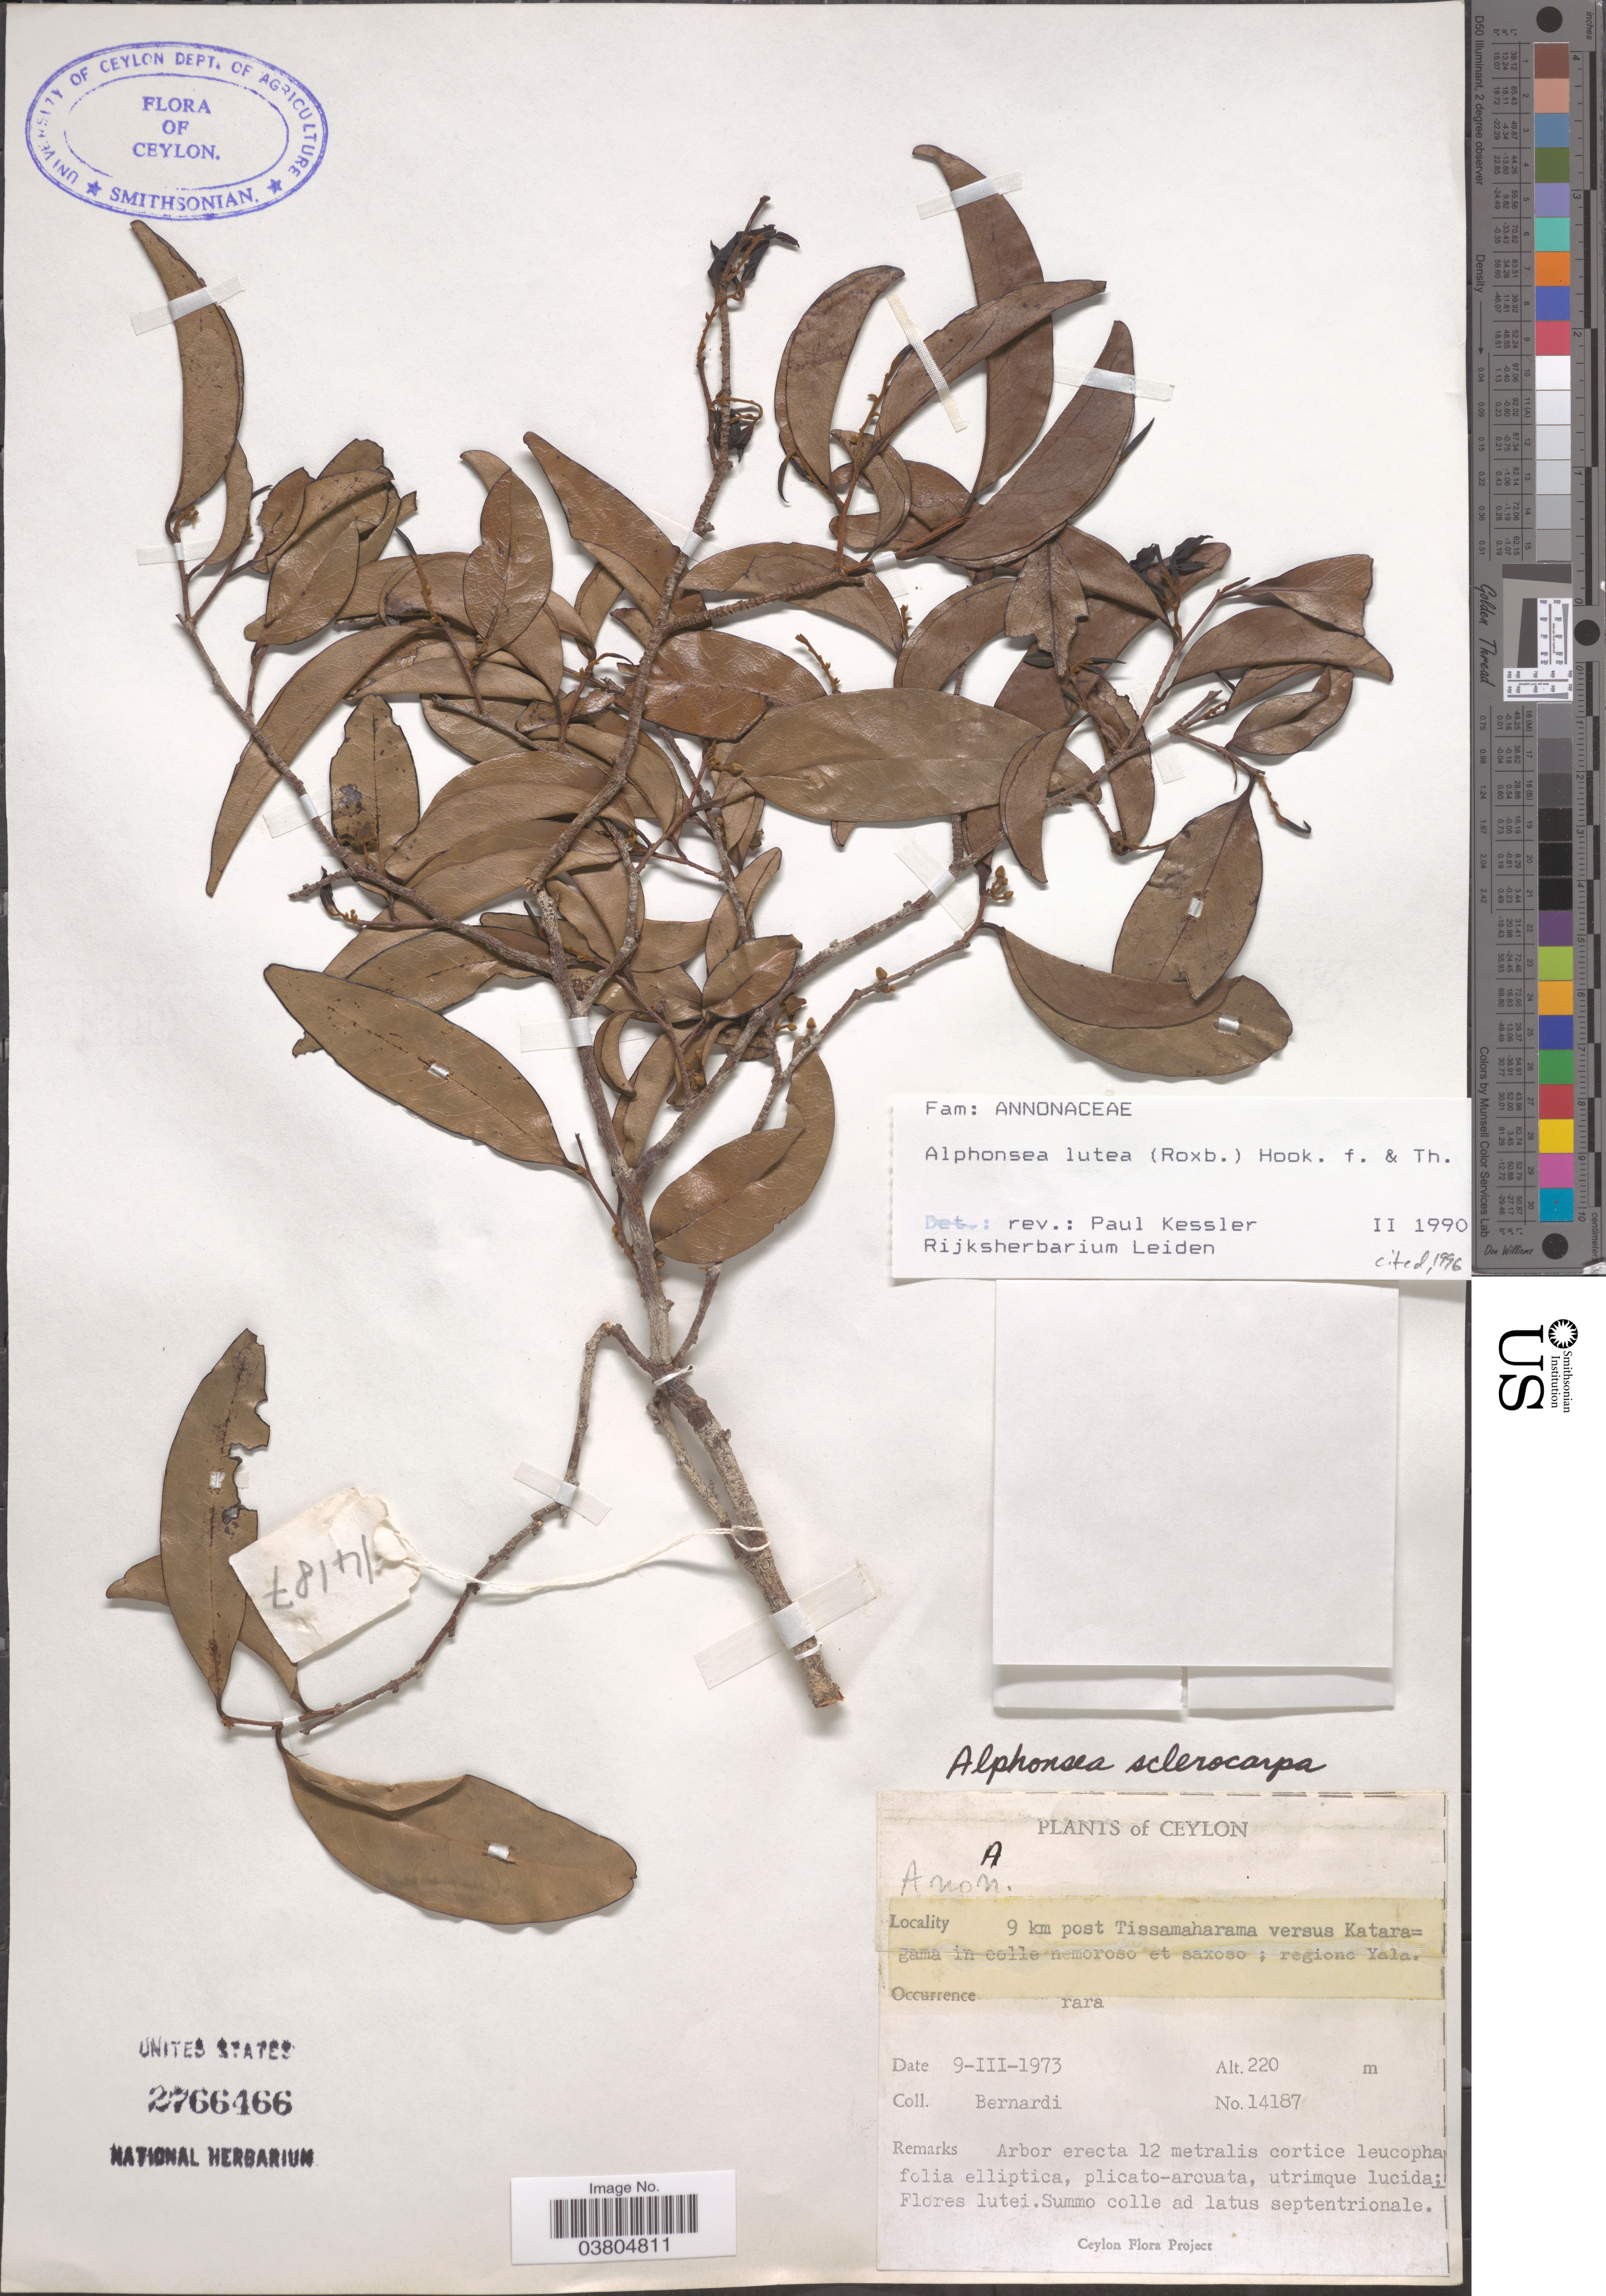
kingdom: Plantae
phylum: Tracheophyta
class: Magnoliopsida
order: Magnoliales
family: Annonaceae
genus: Alphonsea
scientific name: Alphonsea lutea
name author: (Roxb.) Hook. f. ex Thomson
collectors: Bernardi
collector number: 14187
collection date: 1973-03-09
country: Sri Lanka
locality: Ceylon. 9 km post Tissamaharama versus Kataragama; regione Yala.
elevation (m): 220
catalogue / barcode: US 2766466